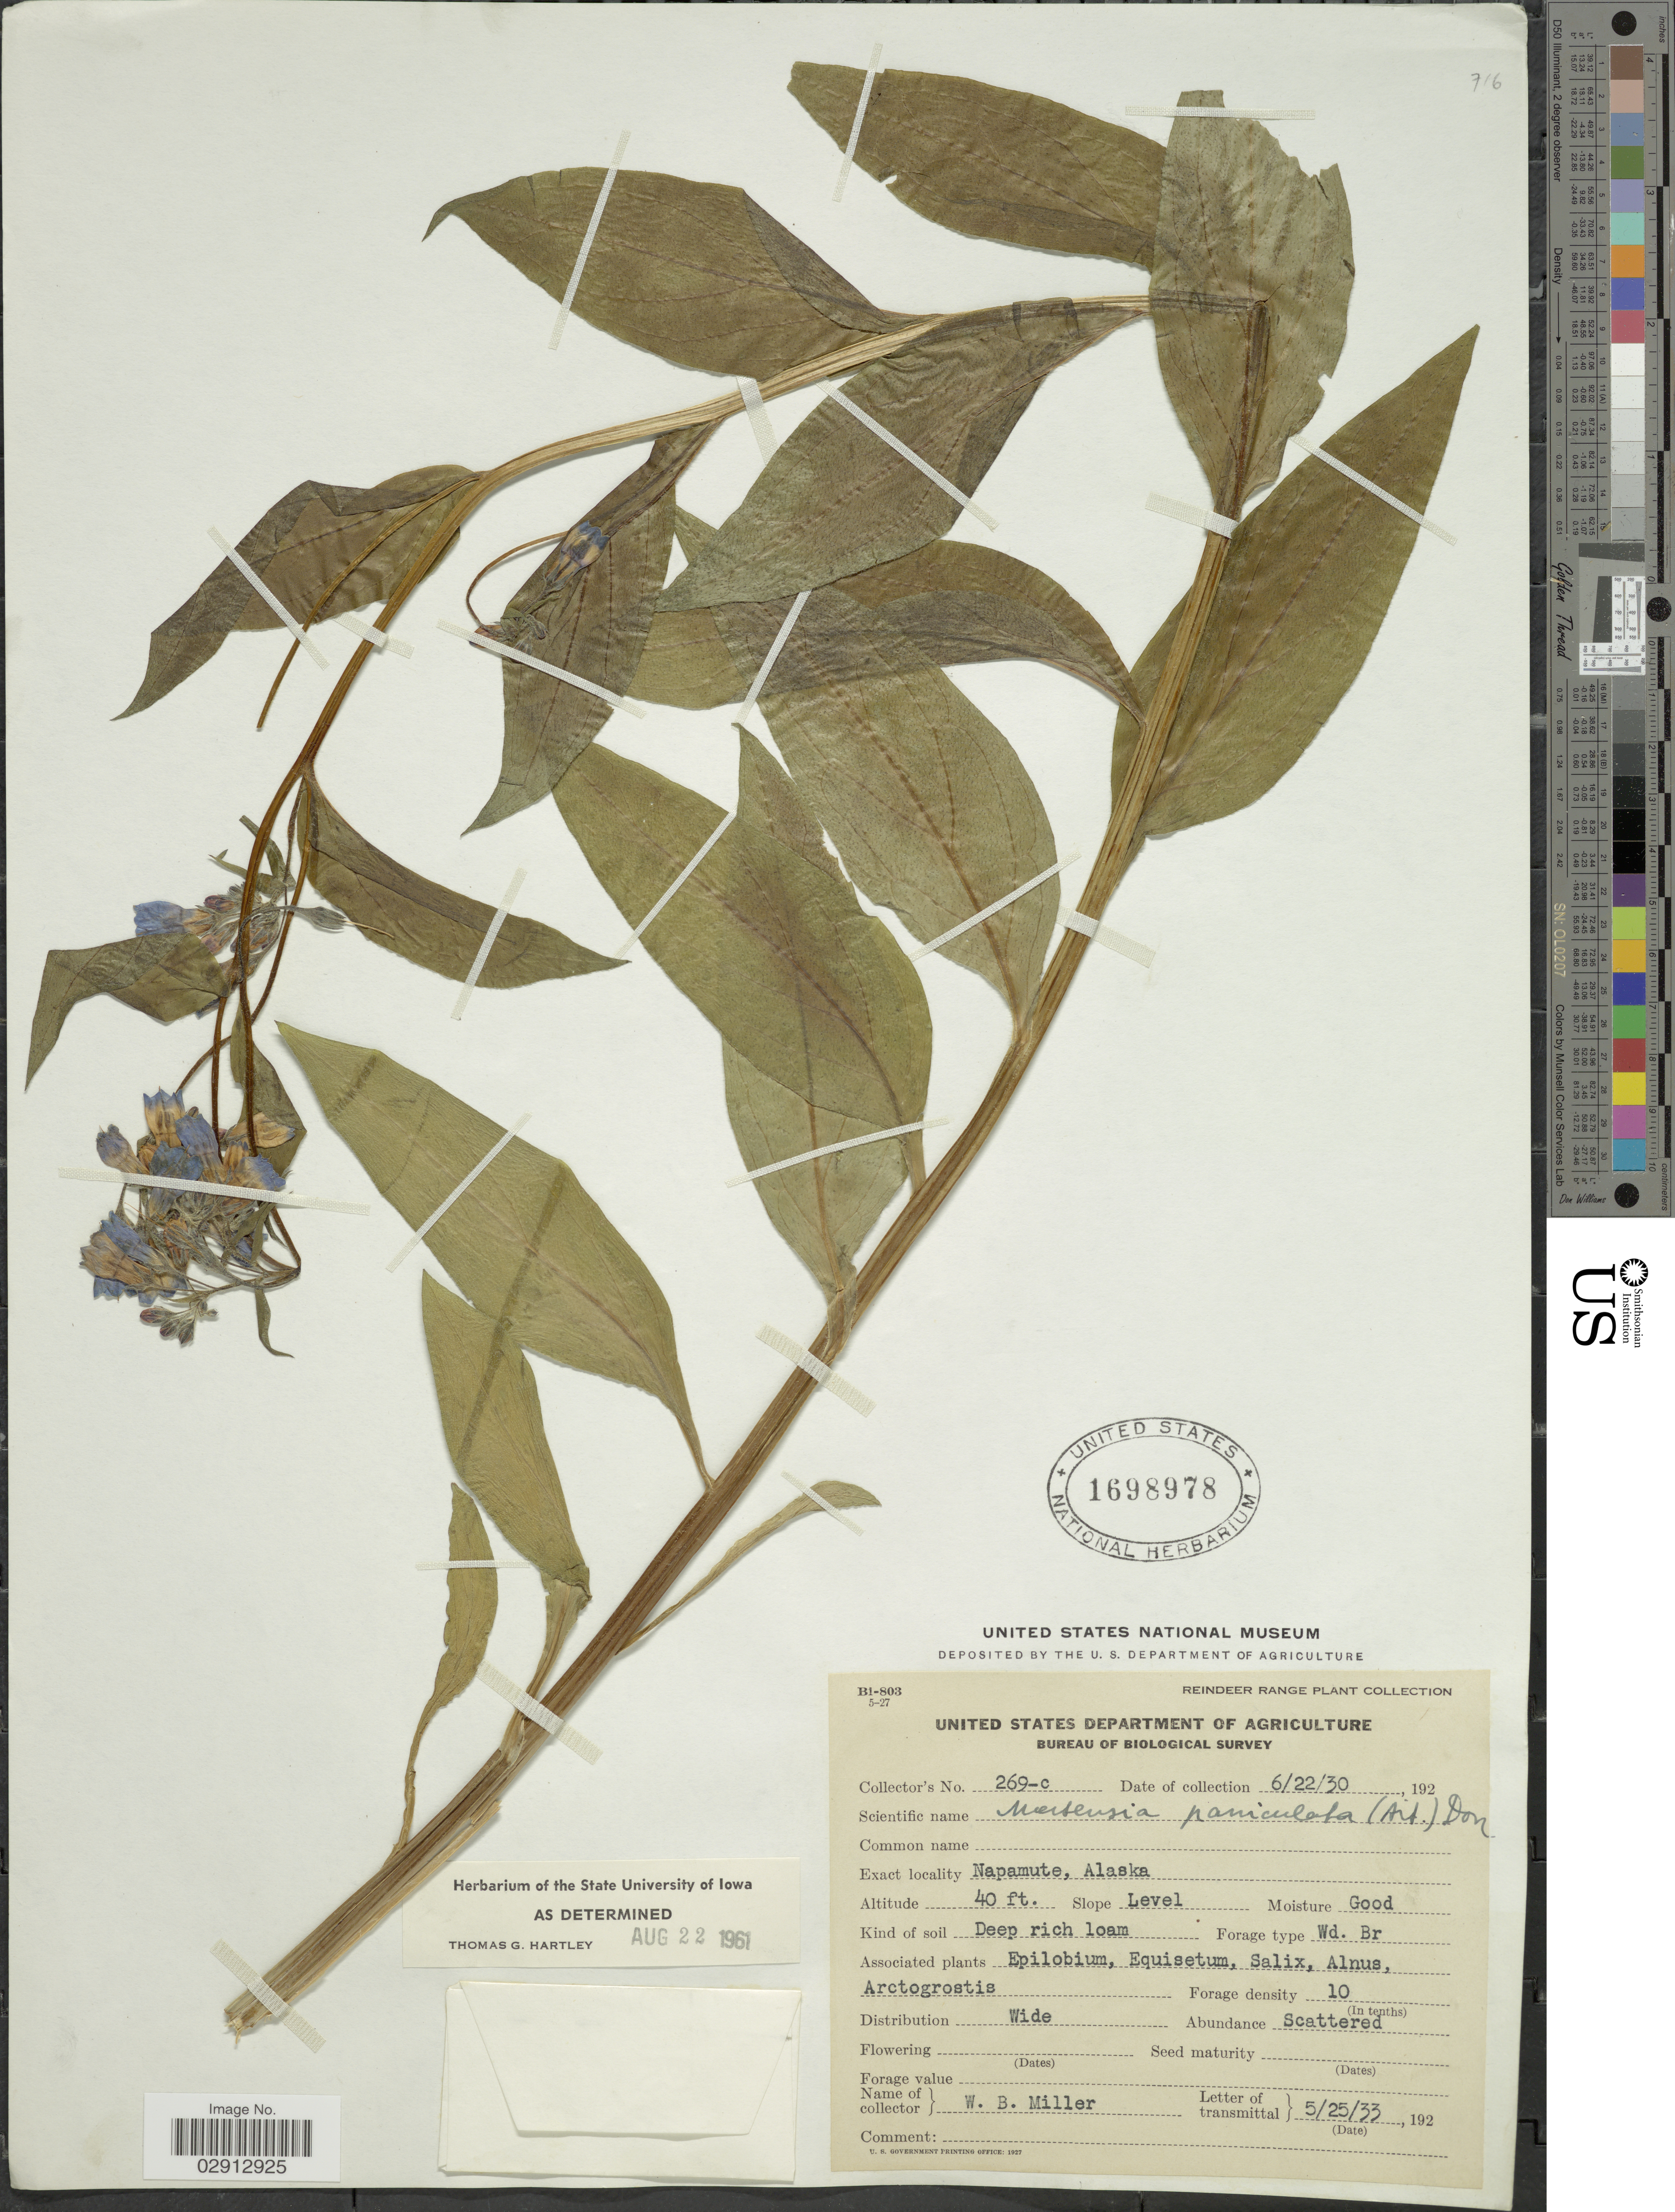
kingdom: Plantae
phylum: Tracheophyta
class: Magnoliopsida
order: Boraginales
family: Boraginaceae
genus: Mertensia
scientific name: Mertensia paniculata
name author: (Aiton) G. Don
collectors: W. Miller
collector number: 269-c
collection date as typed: Transcribed d/m/y: 22/6/30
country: United States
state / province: Alaska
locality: Napamute.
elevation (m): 12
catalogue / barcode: US 1698978